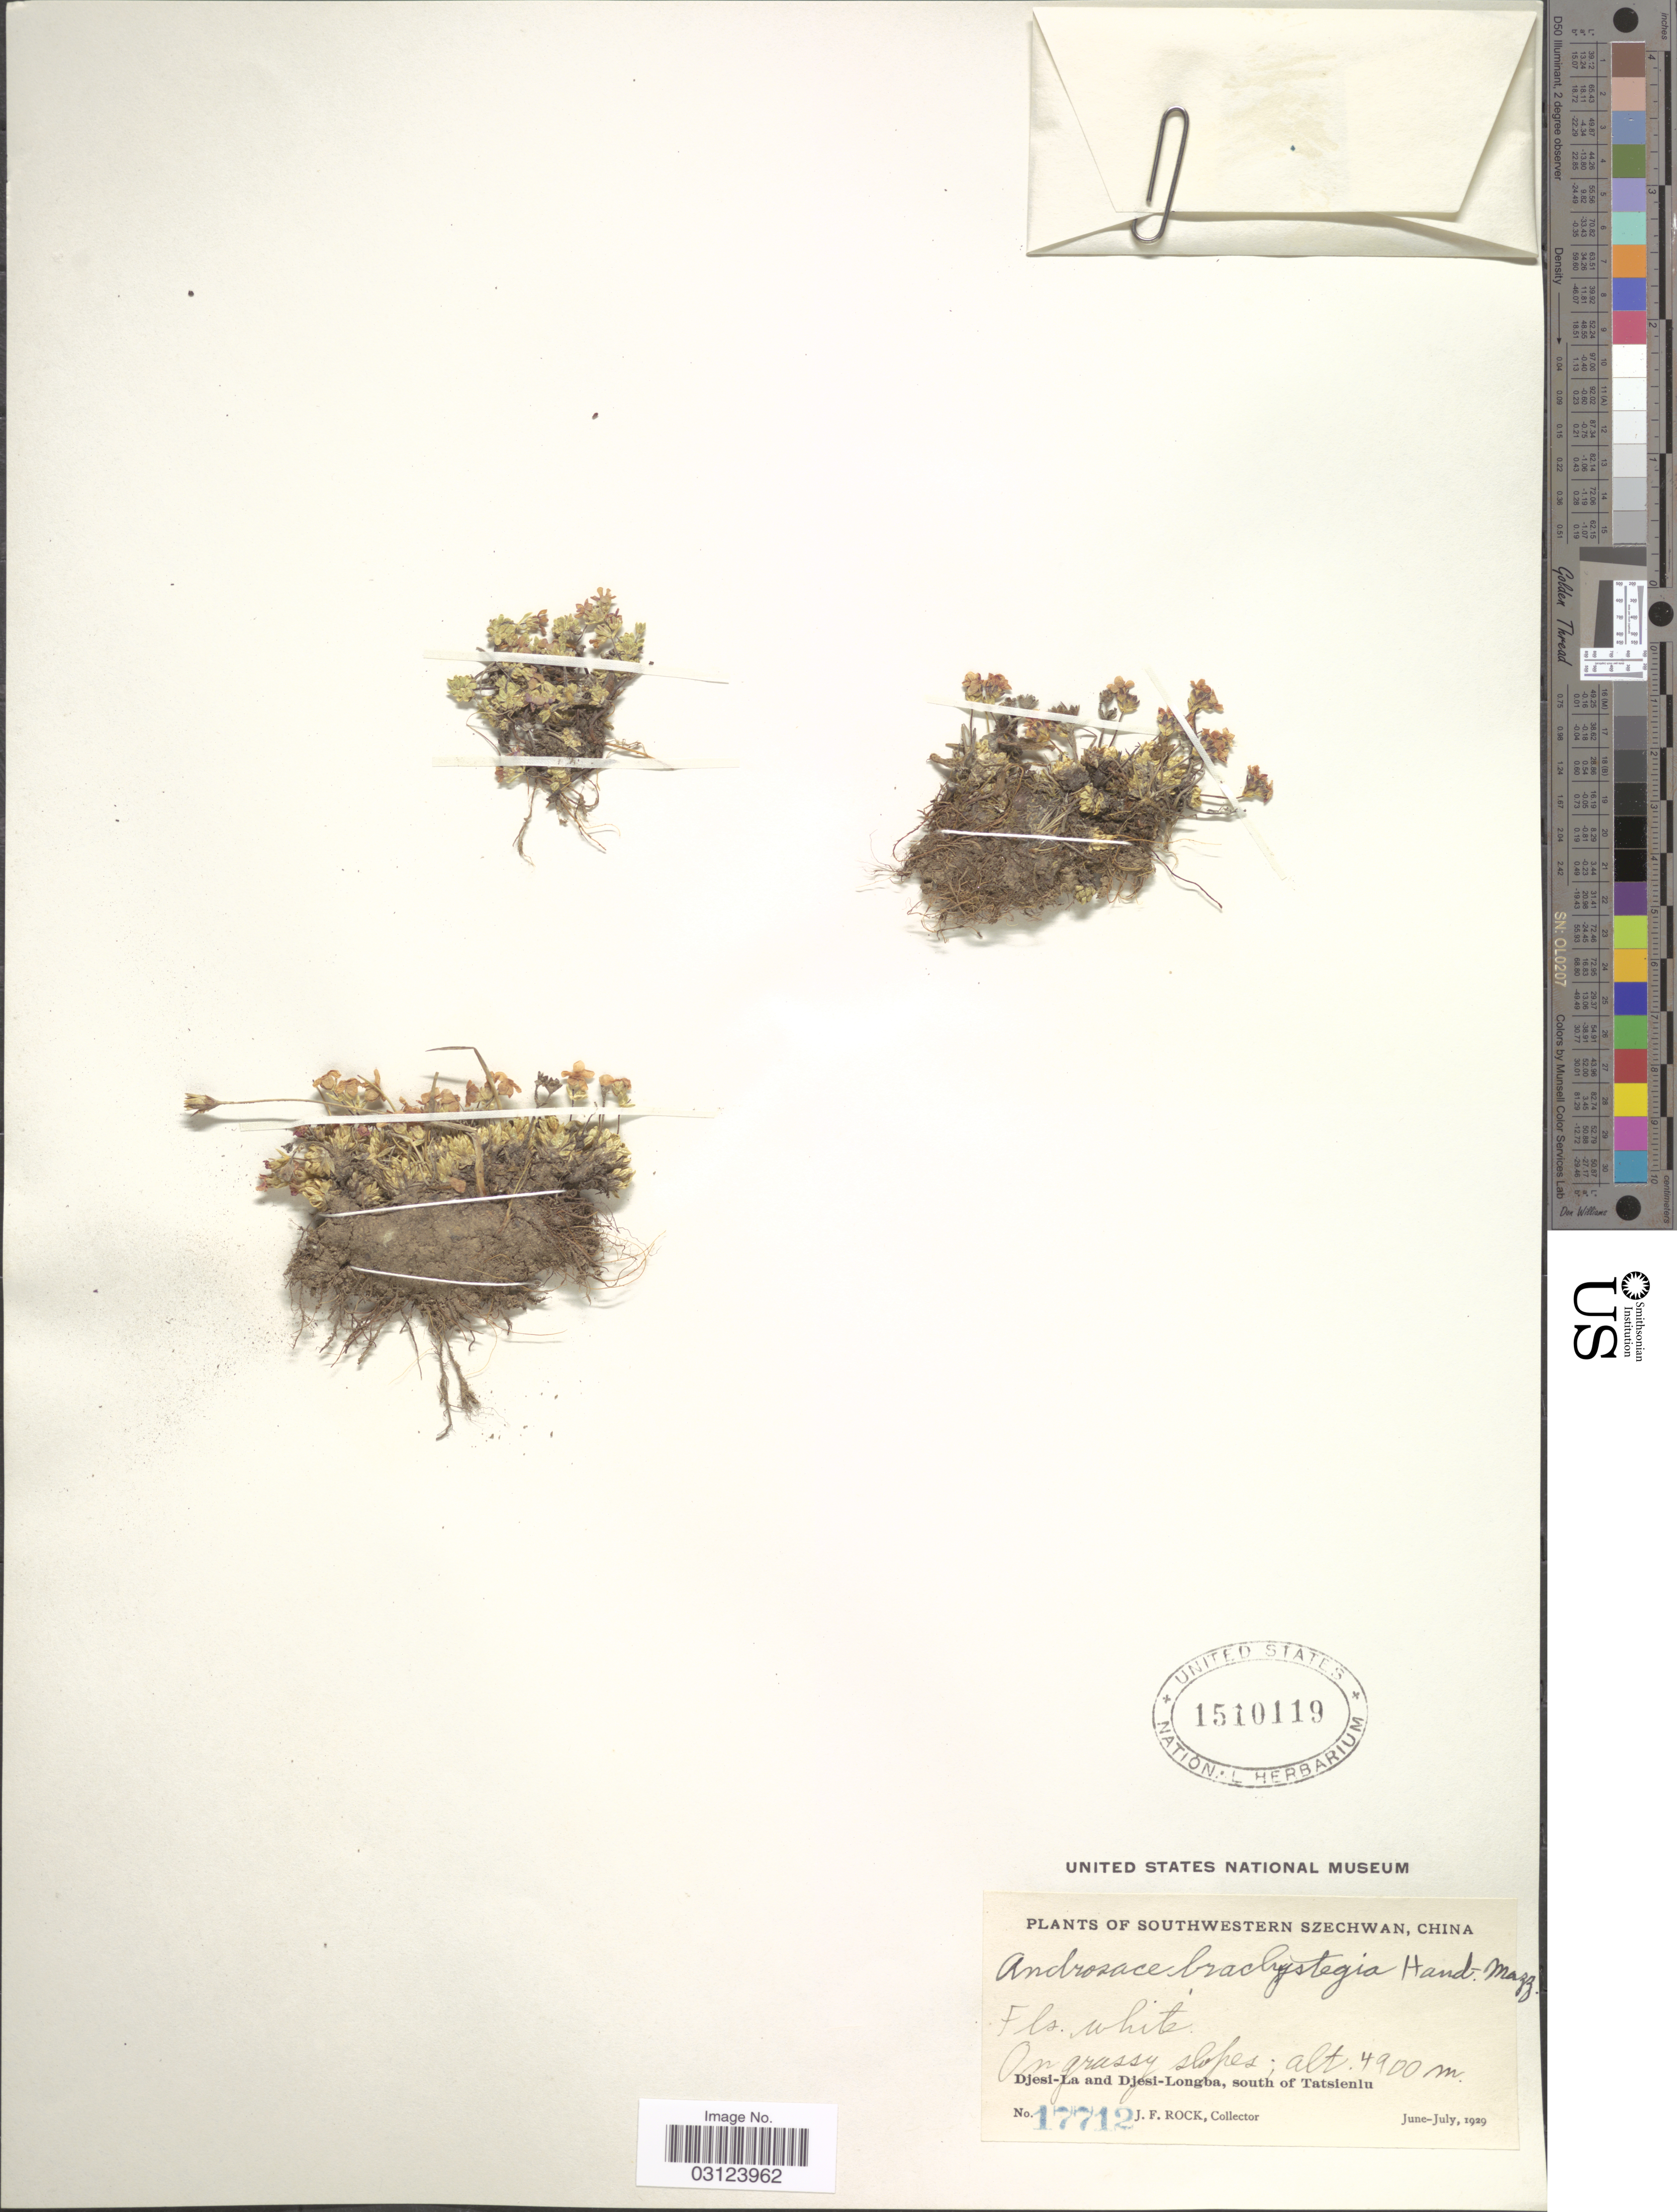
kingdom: Plantae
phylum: Tracheophyta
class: Magnoliopsida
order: Ericales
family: Primulaceae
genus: Androsace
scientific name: Androsace brachystegia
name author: Hand.-Mazz.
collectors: J. Rock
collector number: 17712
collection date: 1929-06/1929-07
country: China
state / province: Sichuan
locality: Southwestern Szechwan, Djesi-La and Djesi-Longba, south of Tatsieniu.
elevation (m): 4900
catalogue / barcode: US 1510119